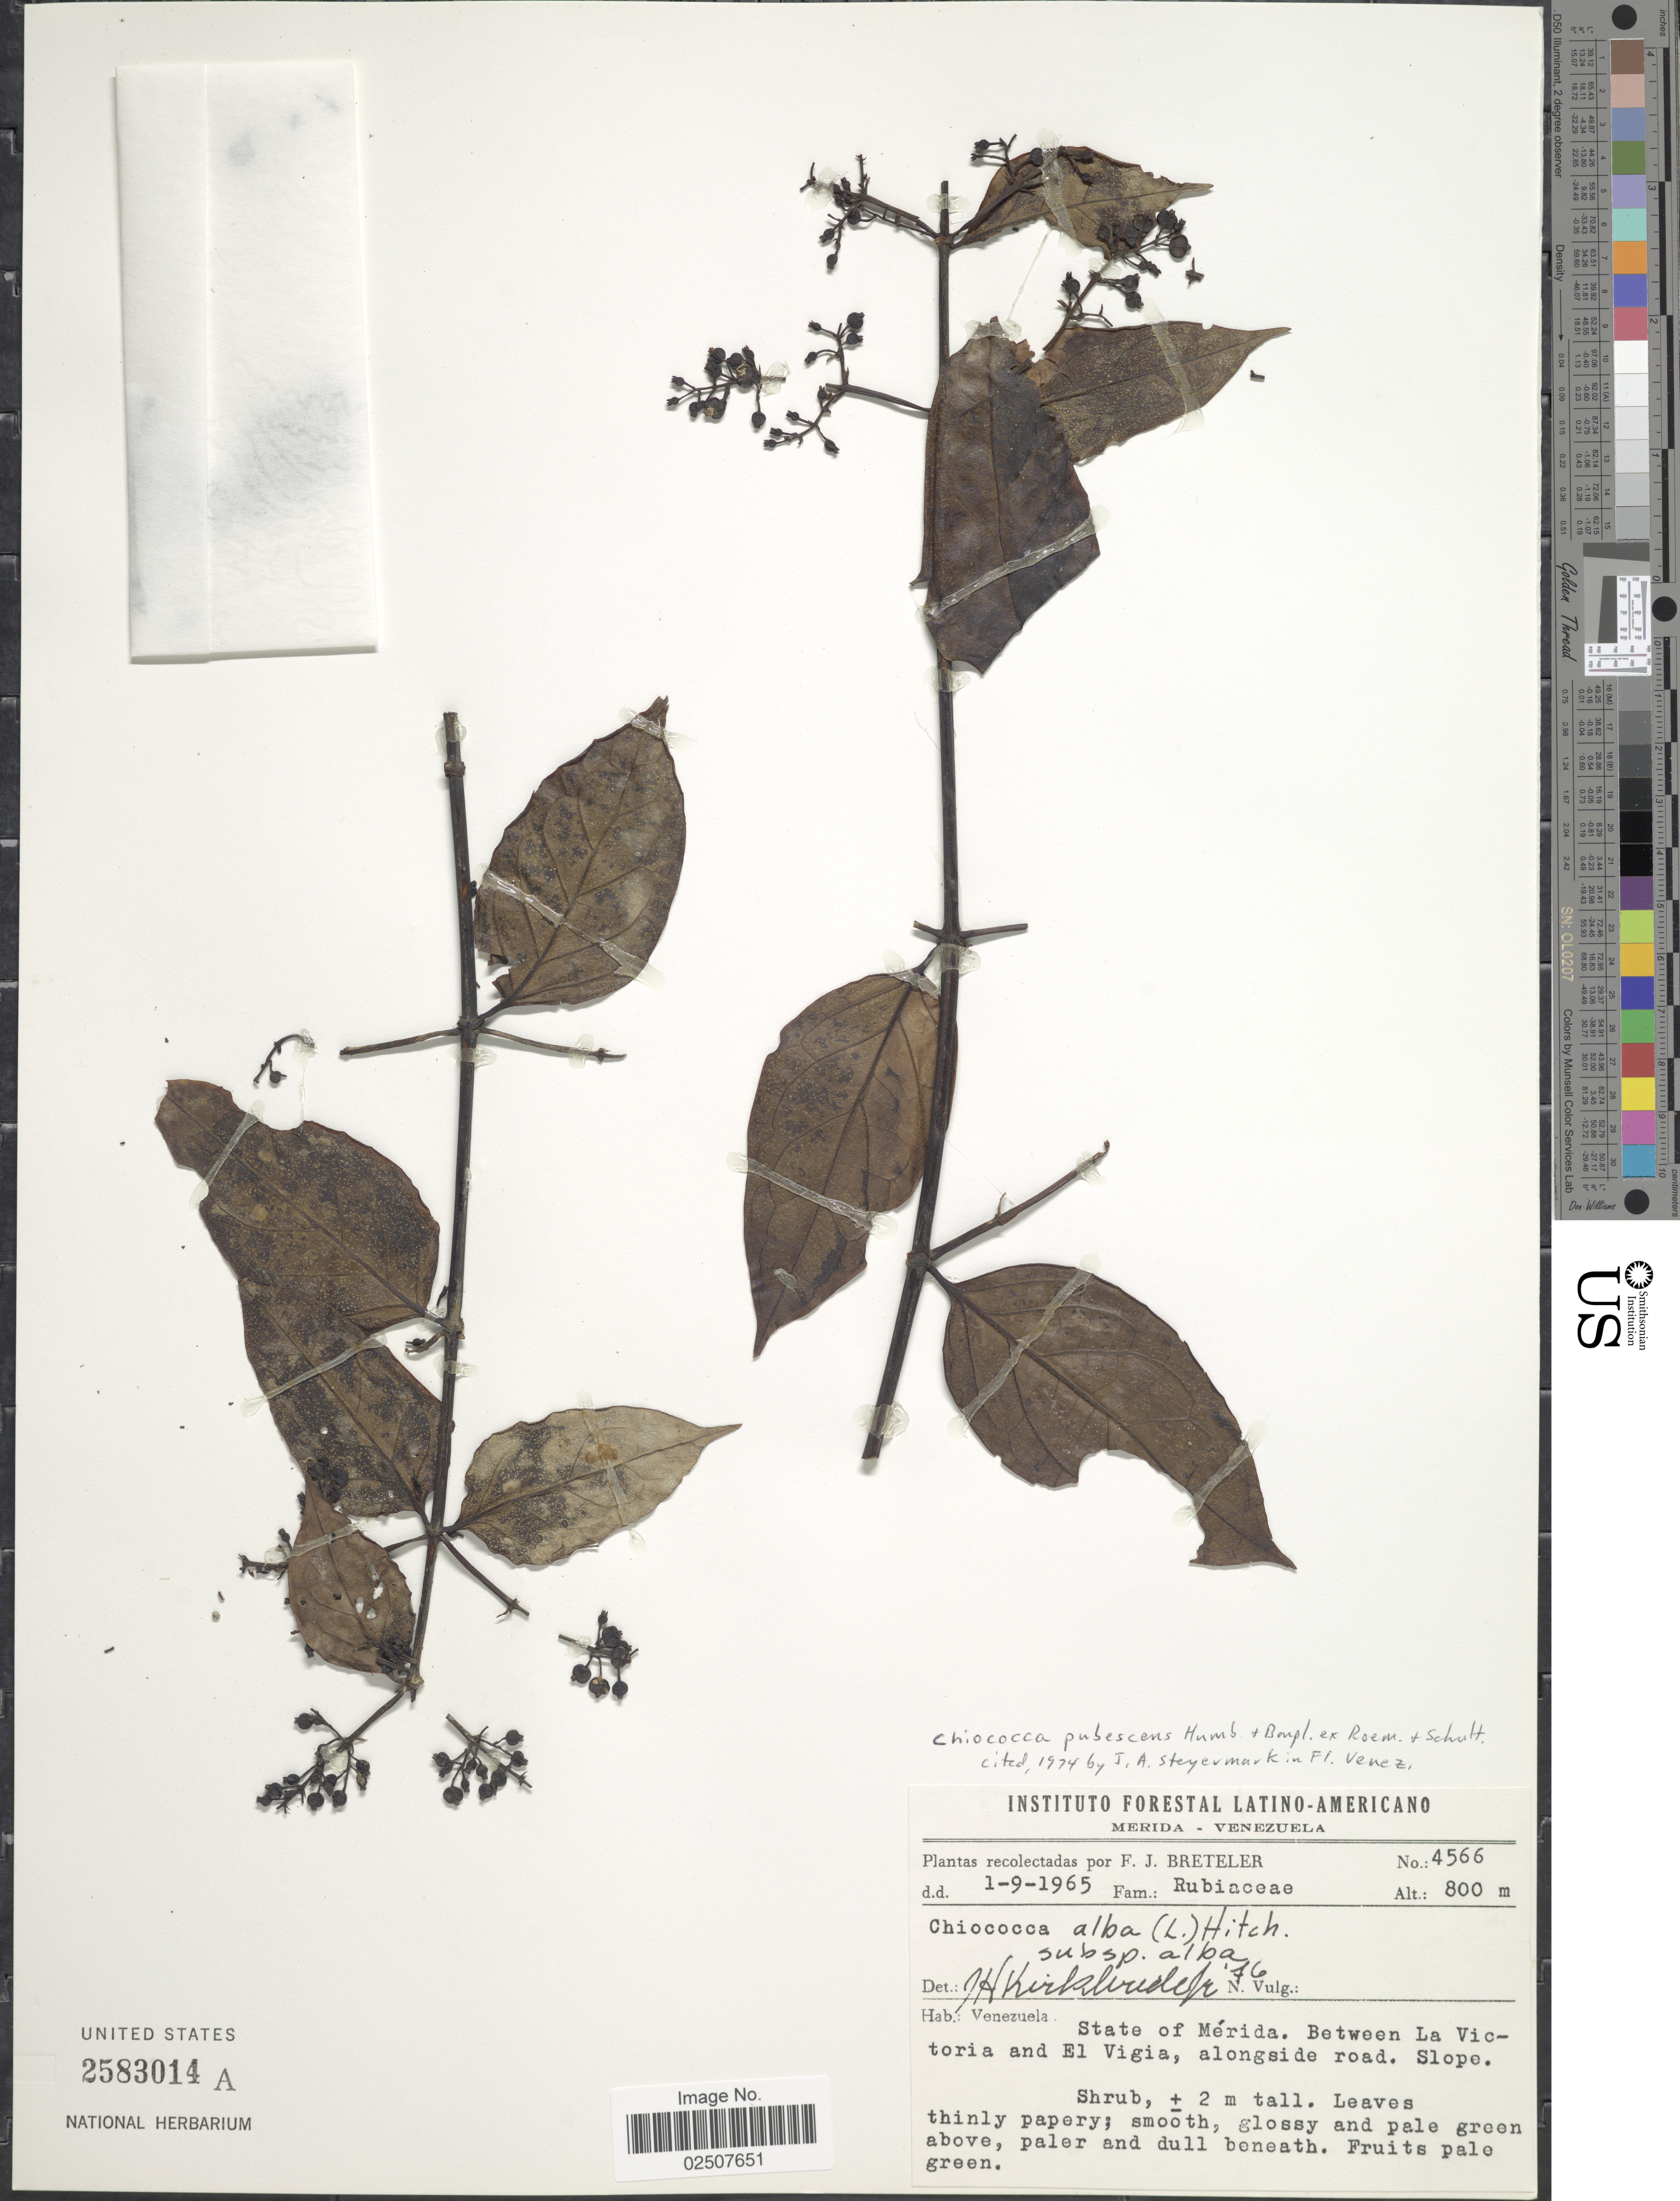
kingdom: Plantae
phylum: Tracheophyta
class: Magnoliopsida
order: Gentianales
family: Rubiaceae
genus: Chiococca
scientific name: Chiococca pubescens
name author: Humb. & Bonpl. ex Roem. & Schult.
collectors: F. J. Breteler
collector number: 4566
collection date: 1965-09-01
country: Venezuela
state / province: Mérida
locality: Between La Victoria and El Vigia. Slope along road. Slope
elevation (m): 800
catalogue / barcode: US 2583014A